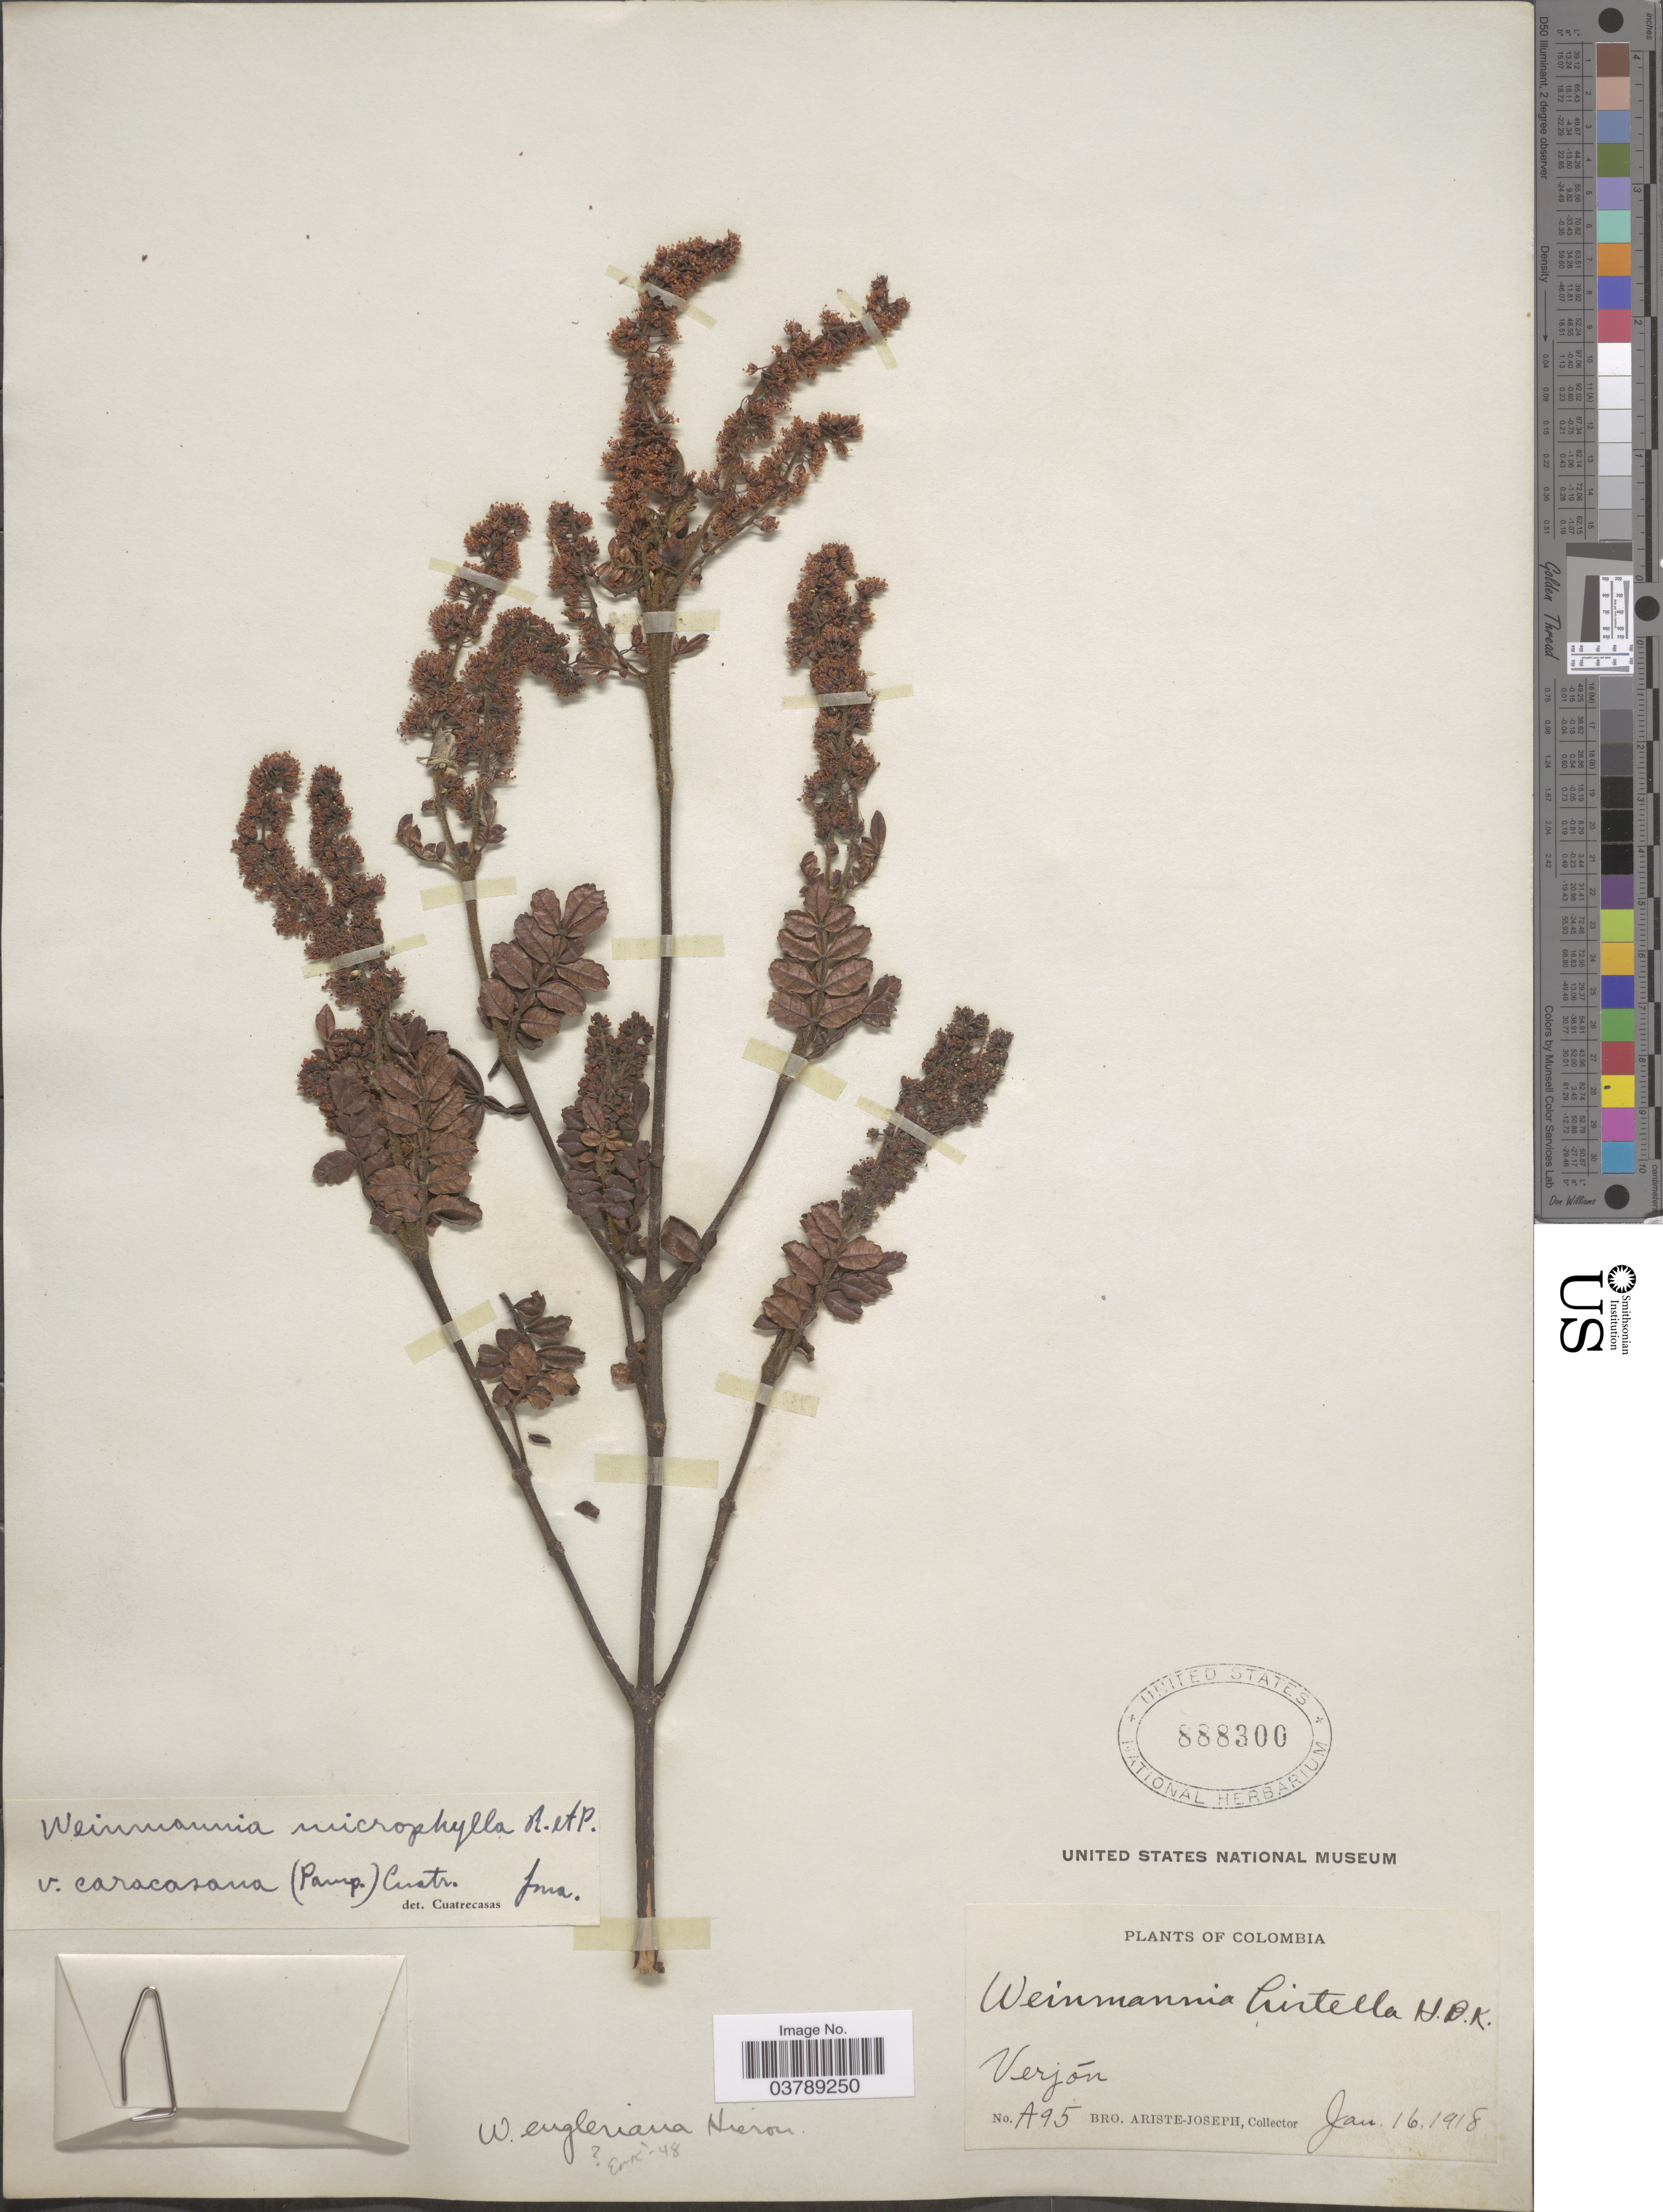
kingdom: Plantae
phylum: Tracheophyta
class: Magnoliopsida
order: Oxalidales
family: Cunoniaceae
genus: Weinmannia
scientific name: Weinmannia lansbergiana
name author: Engl.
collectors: Bro. Ariste-Joseph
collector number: A95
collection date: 1918-01-16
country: Colombia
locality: Verjón.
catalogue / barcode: US 888300